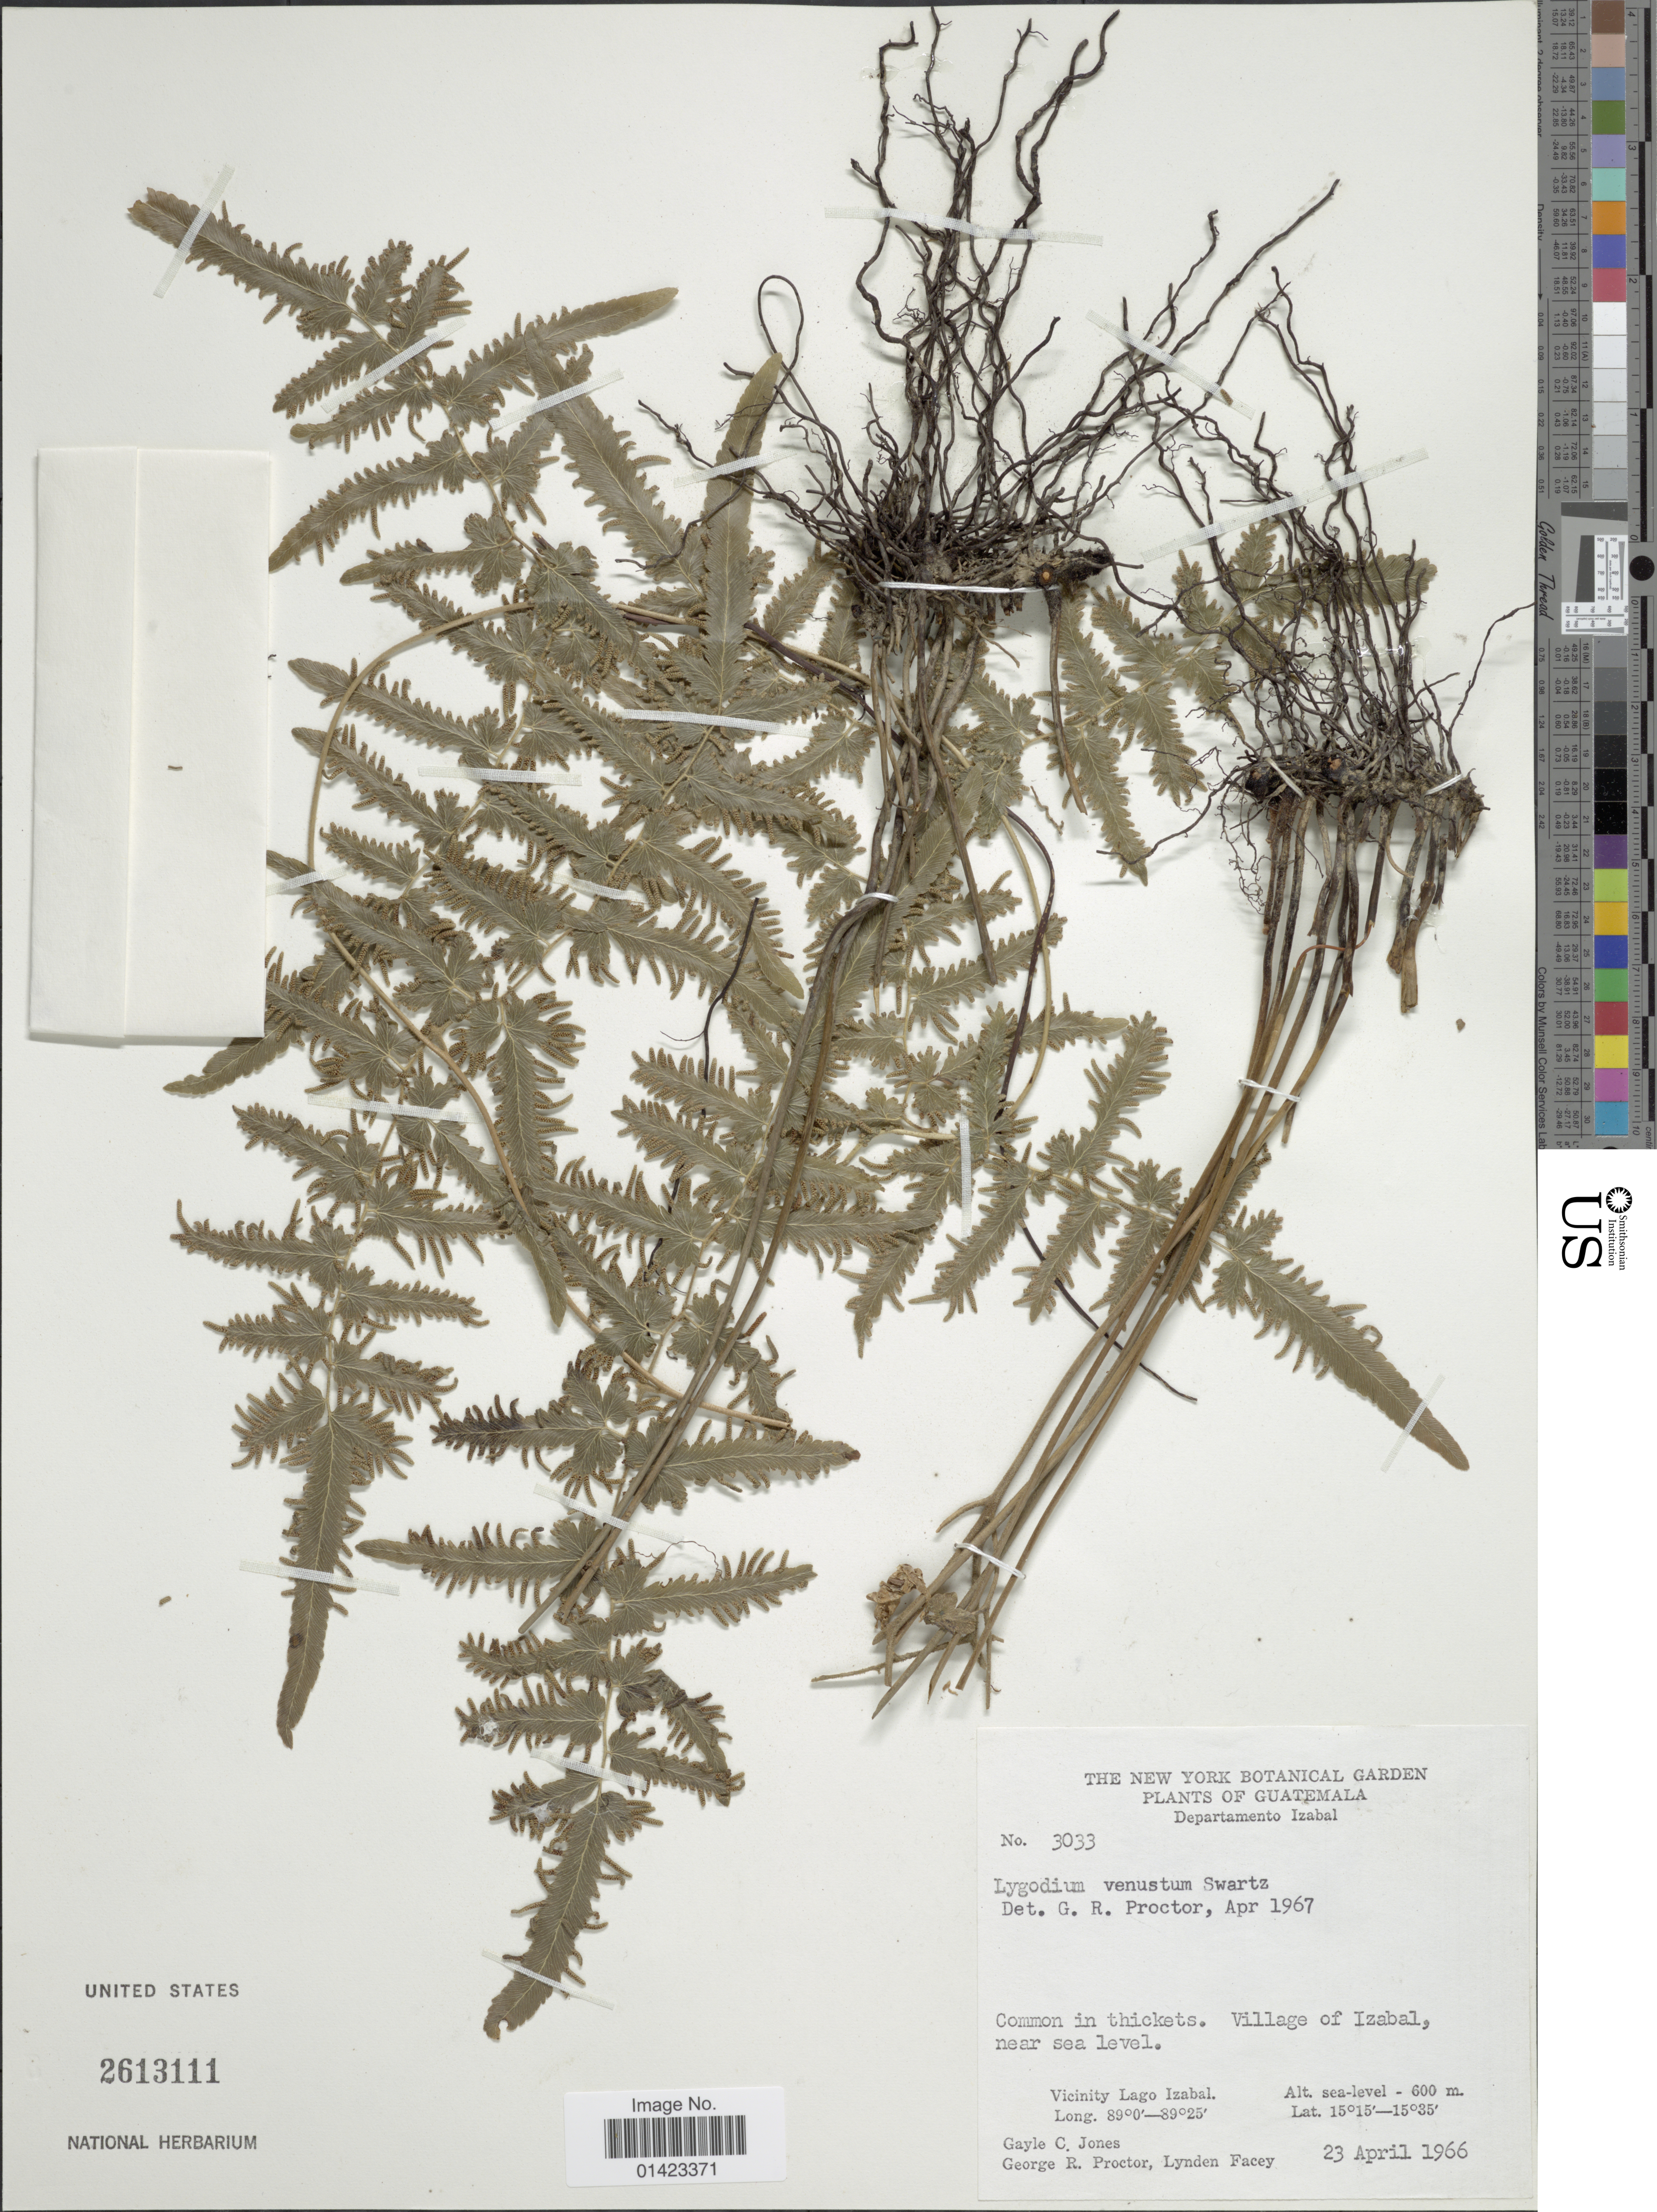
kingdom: Plantae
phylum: Tracheophyta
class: Polypodiopsida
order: Schizaeales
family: Lygodiaceae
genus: Lygodium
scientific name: Lygodium venustum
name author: Sw.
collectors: G. C. Jones, G. R. Proctor & L. Facey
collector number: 3033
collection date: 1966-04-23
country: Guatemala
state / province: Izabal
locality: Departamento Izabal, Vicinity Lago Izabal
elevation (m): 600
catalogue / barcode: US 2613111